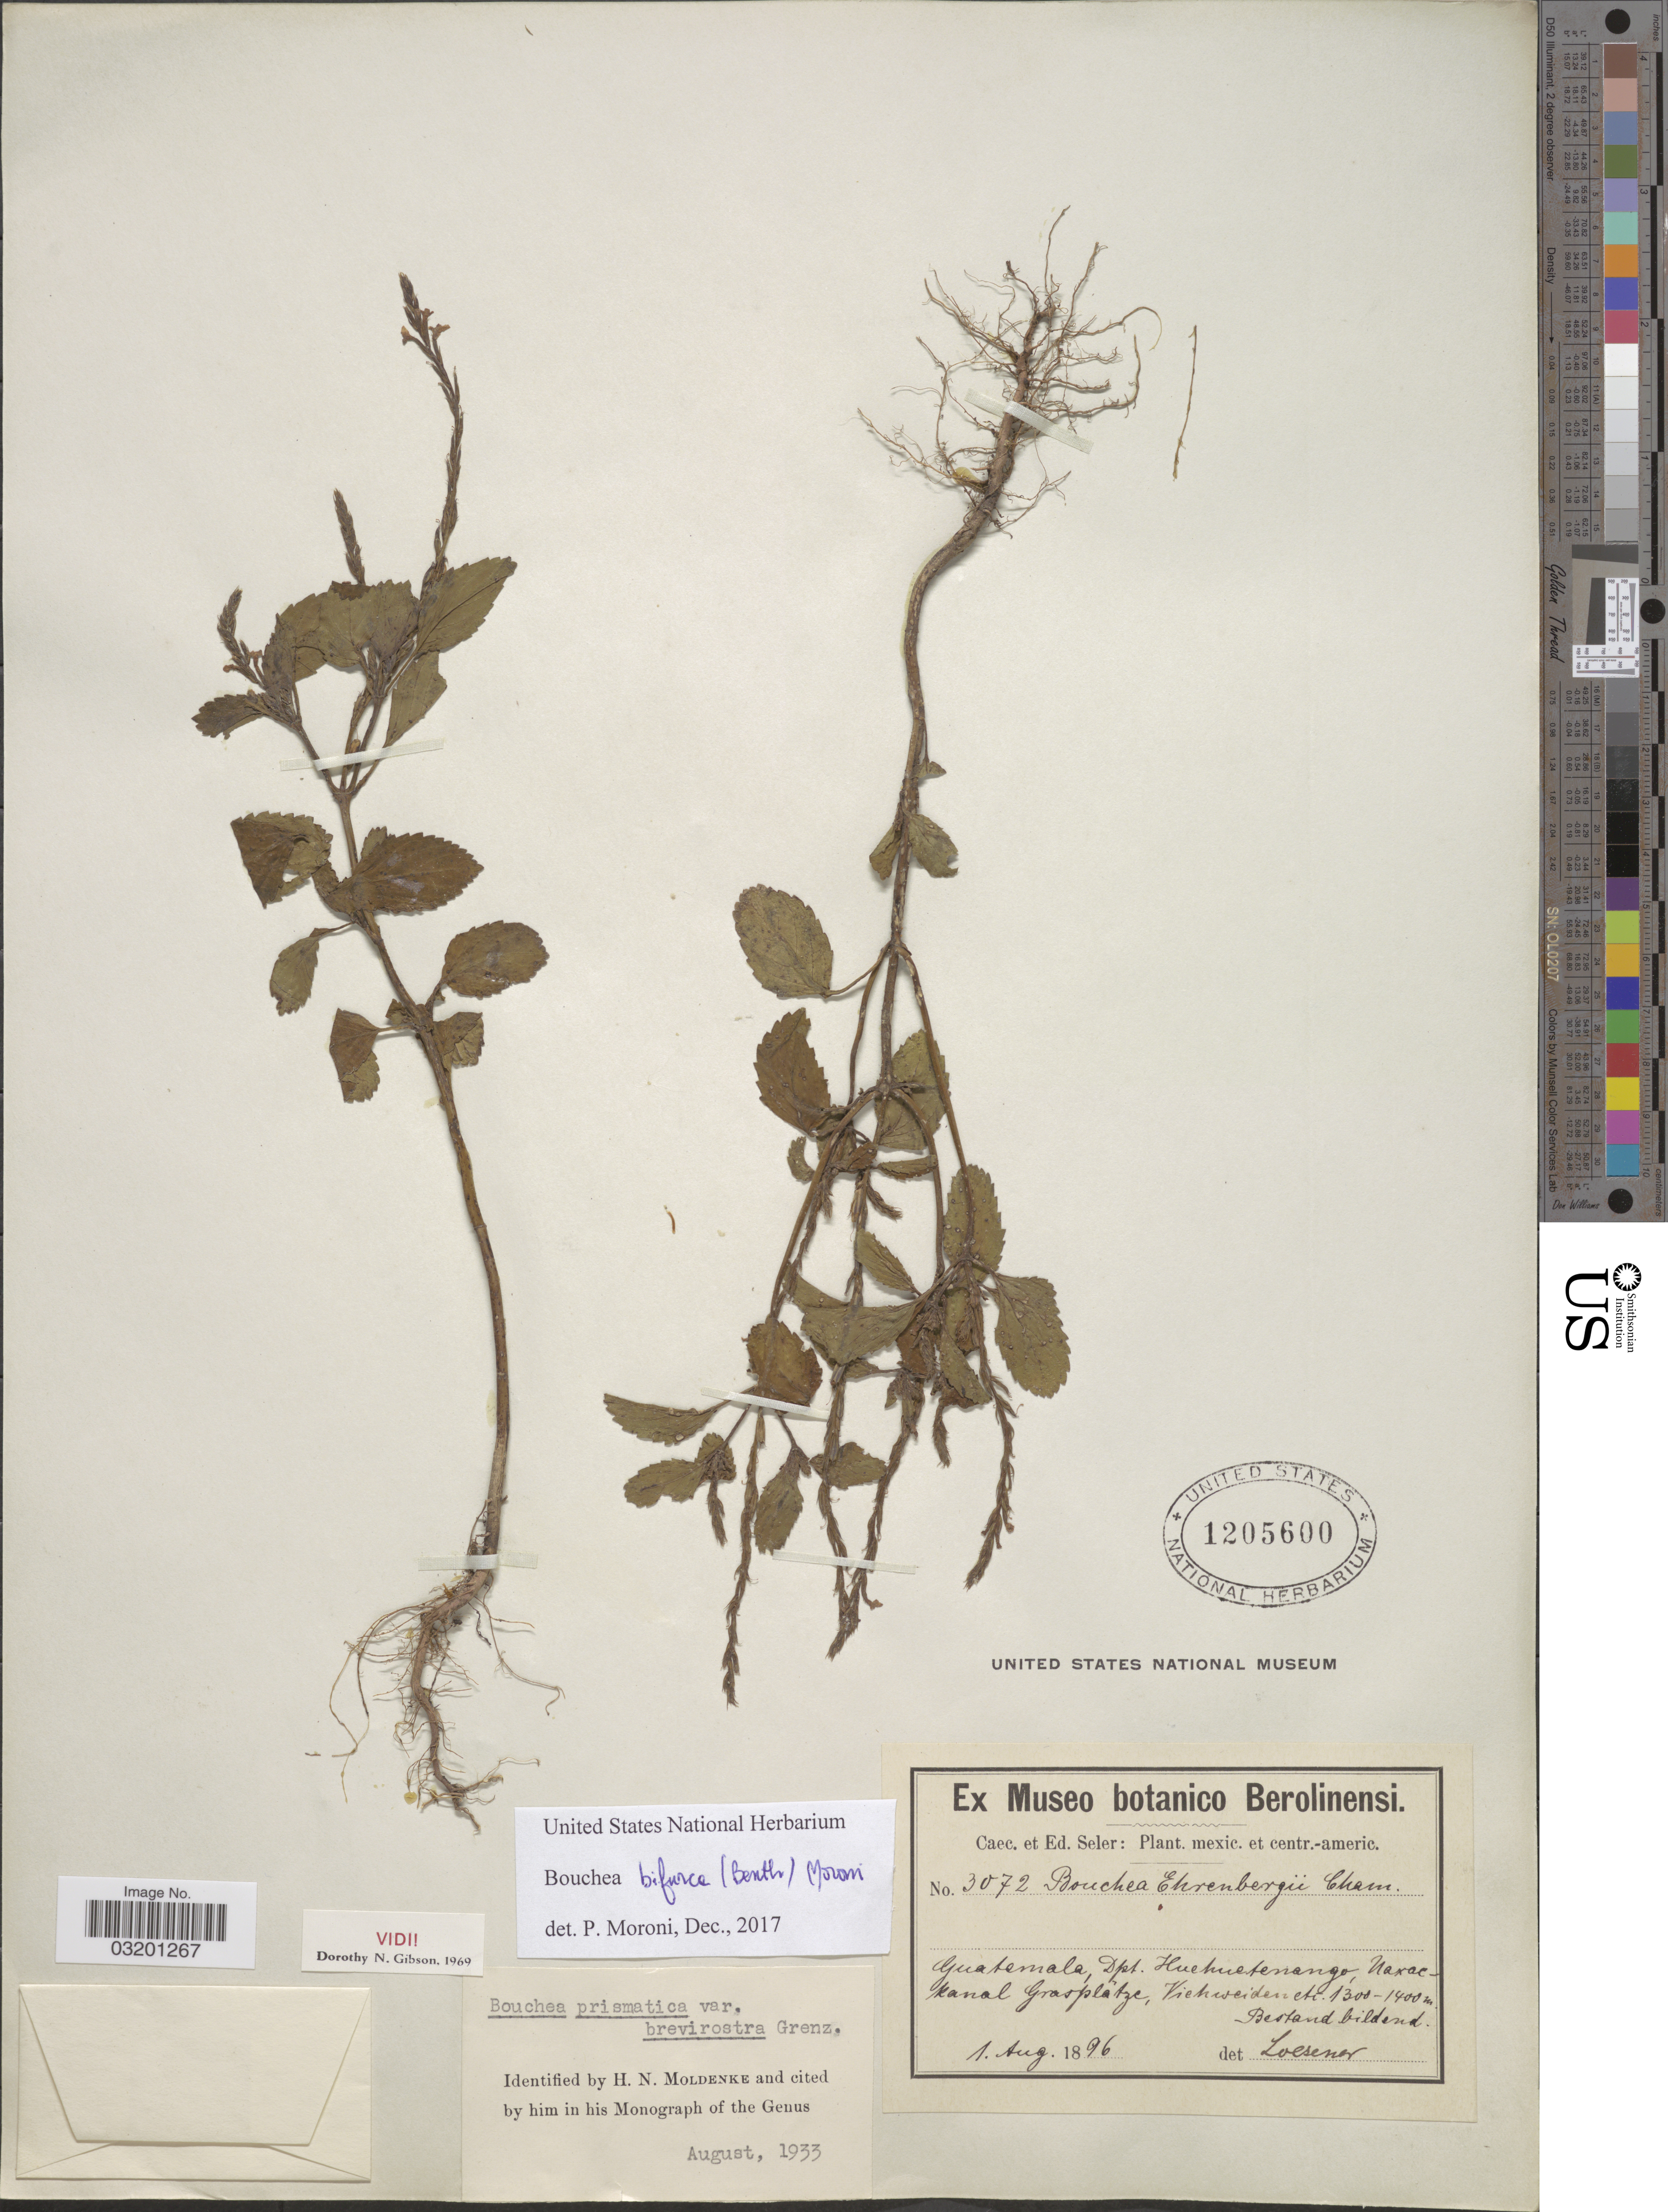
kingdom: Plantae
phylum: Tracheophyta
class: Magnoliopsida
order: Lamiales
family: Verbenaceae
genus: Bouchea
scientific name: Bouchea bifurca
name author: (Benth.) P. Moroni & N. O'Leary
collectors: ex Caec. et Ed Seler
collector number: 3072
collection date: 1896-08-01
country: Guatemala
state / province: Huehuetenango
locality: Dpt. Huehuetenango, Naxackanal Grasplätze.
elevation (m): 1300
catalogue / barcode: US 1205600